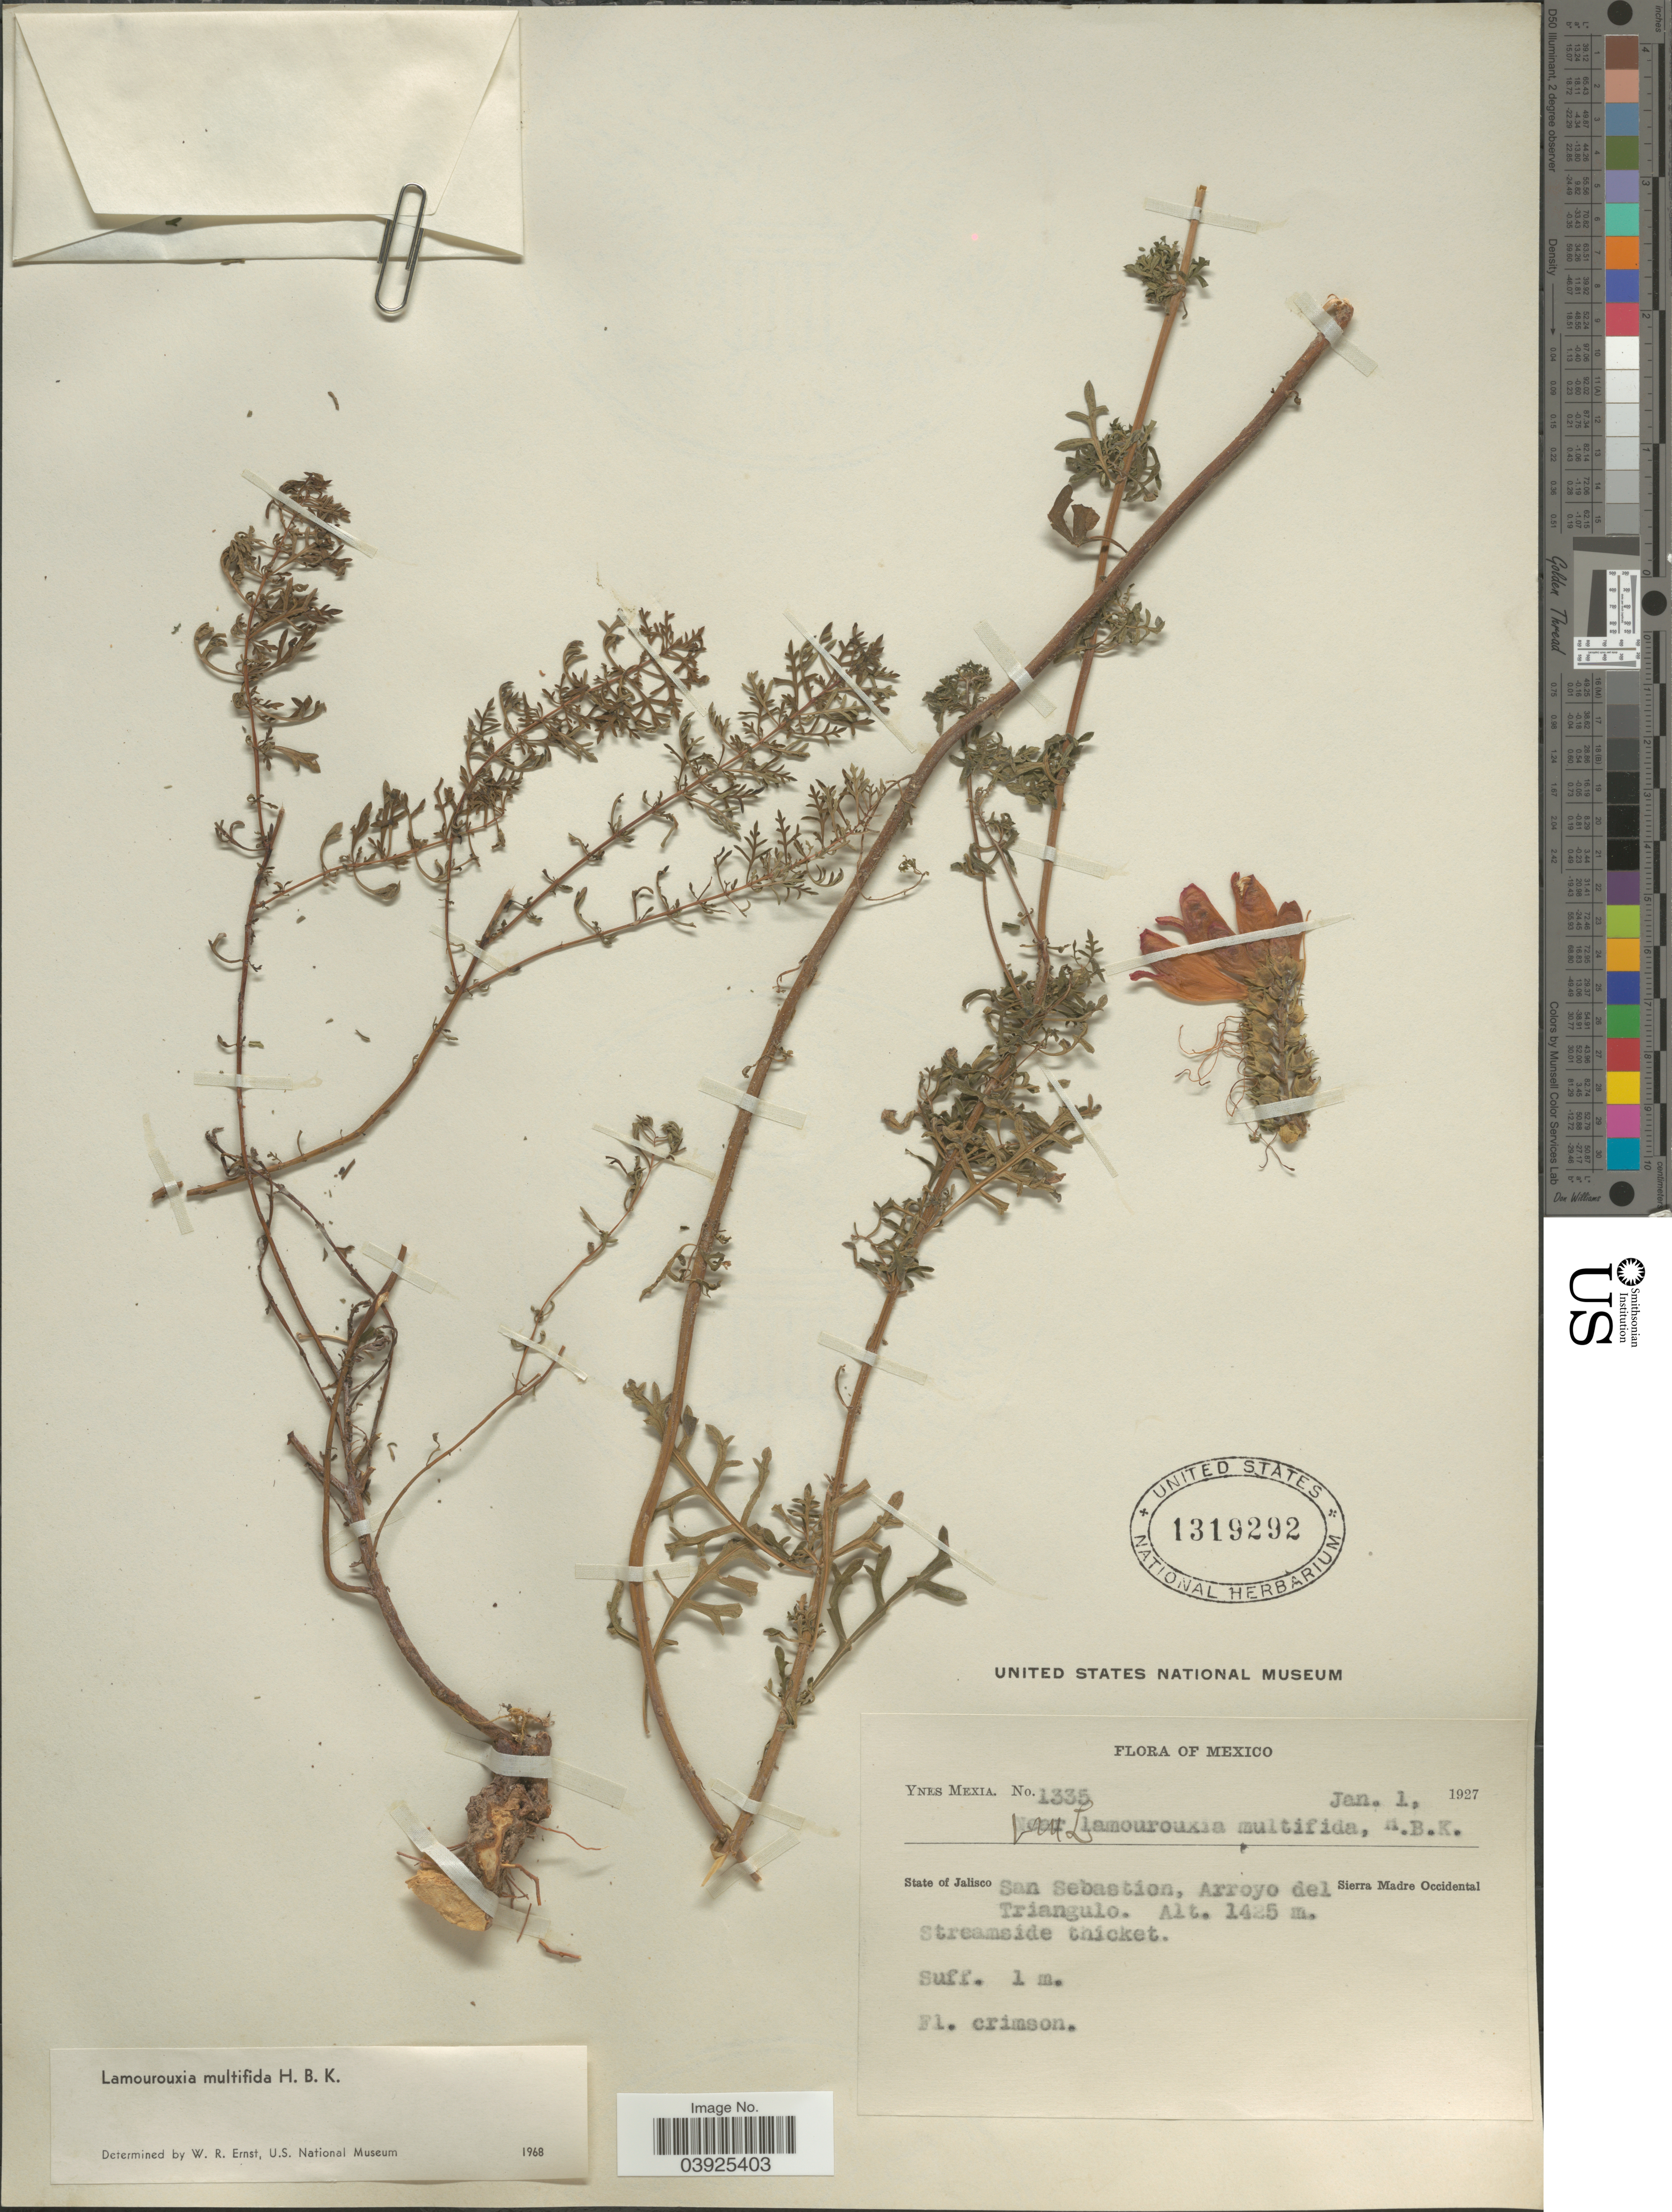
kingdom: Plantae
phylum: Tracheophyta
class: Magnoliopsida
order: Lamiales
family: Orobanchaceae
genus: Lamourouxia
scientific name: Lamourouxia multifida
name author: Kunth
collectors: Y. Mexia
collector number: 1335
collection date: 1927-01-01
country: Mexico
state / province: Jalisco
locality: San Sebastion, Arroyo del Triangulo. Sierra Madre Occidental.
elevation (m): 1425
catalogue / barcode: US 1319292